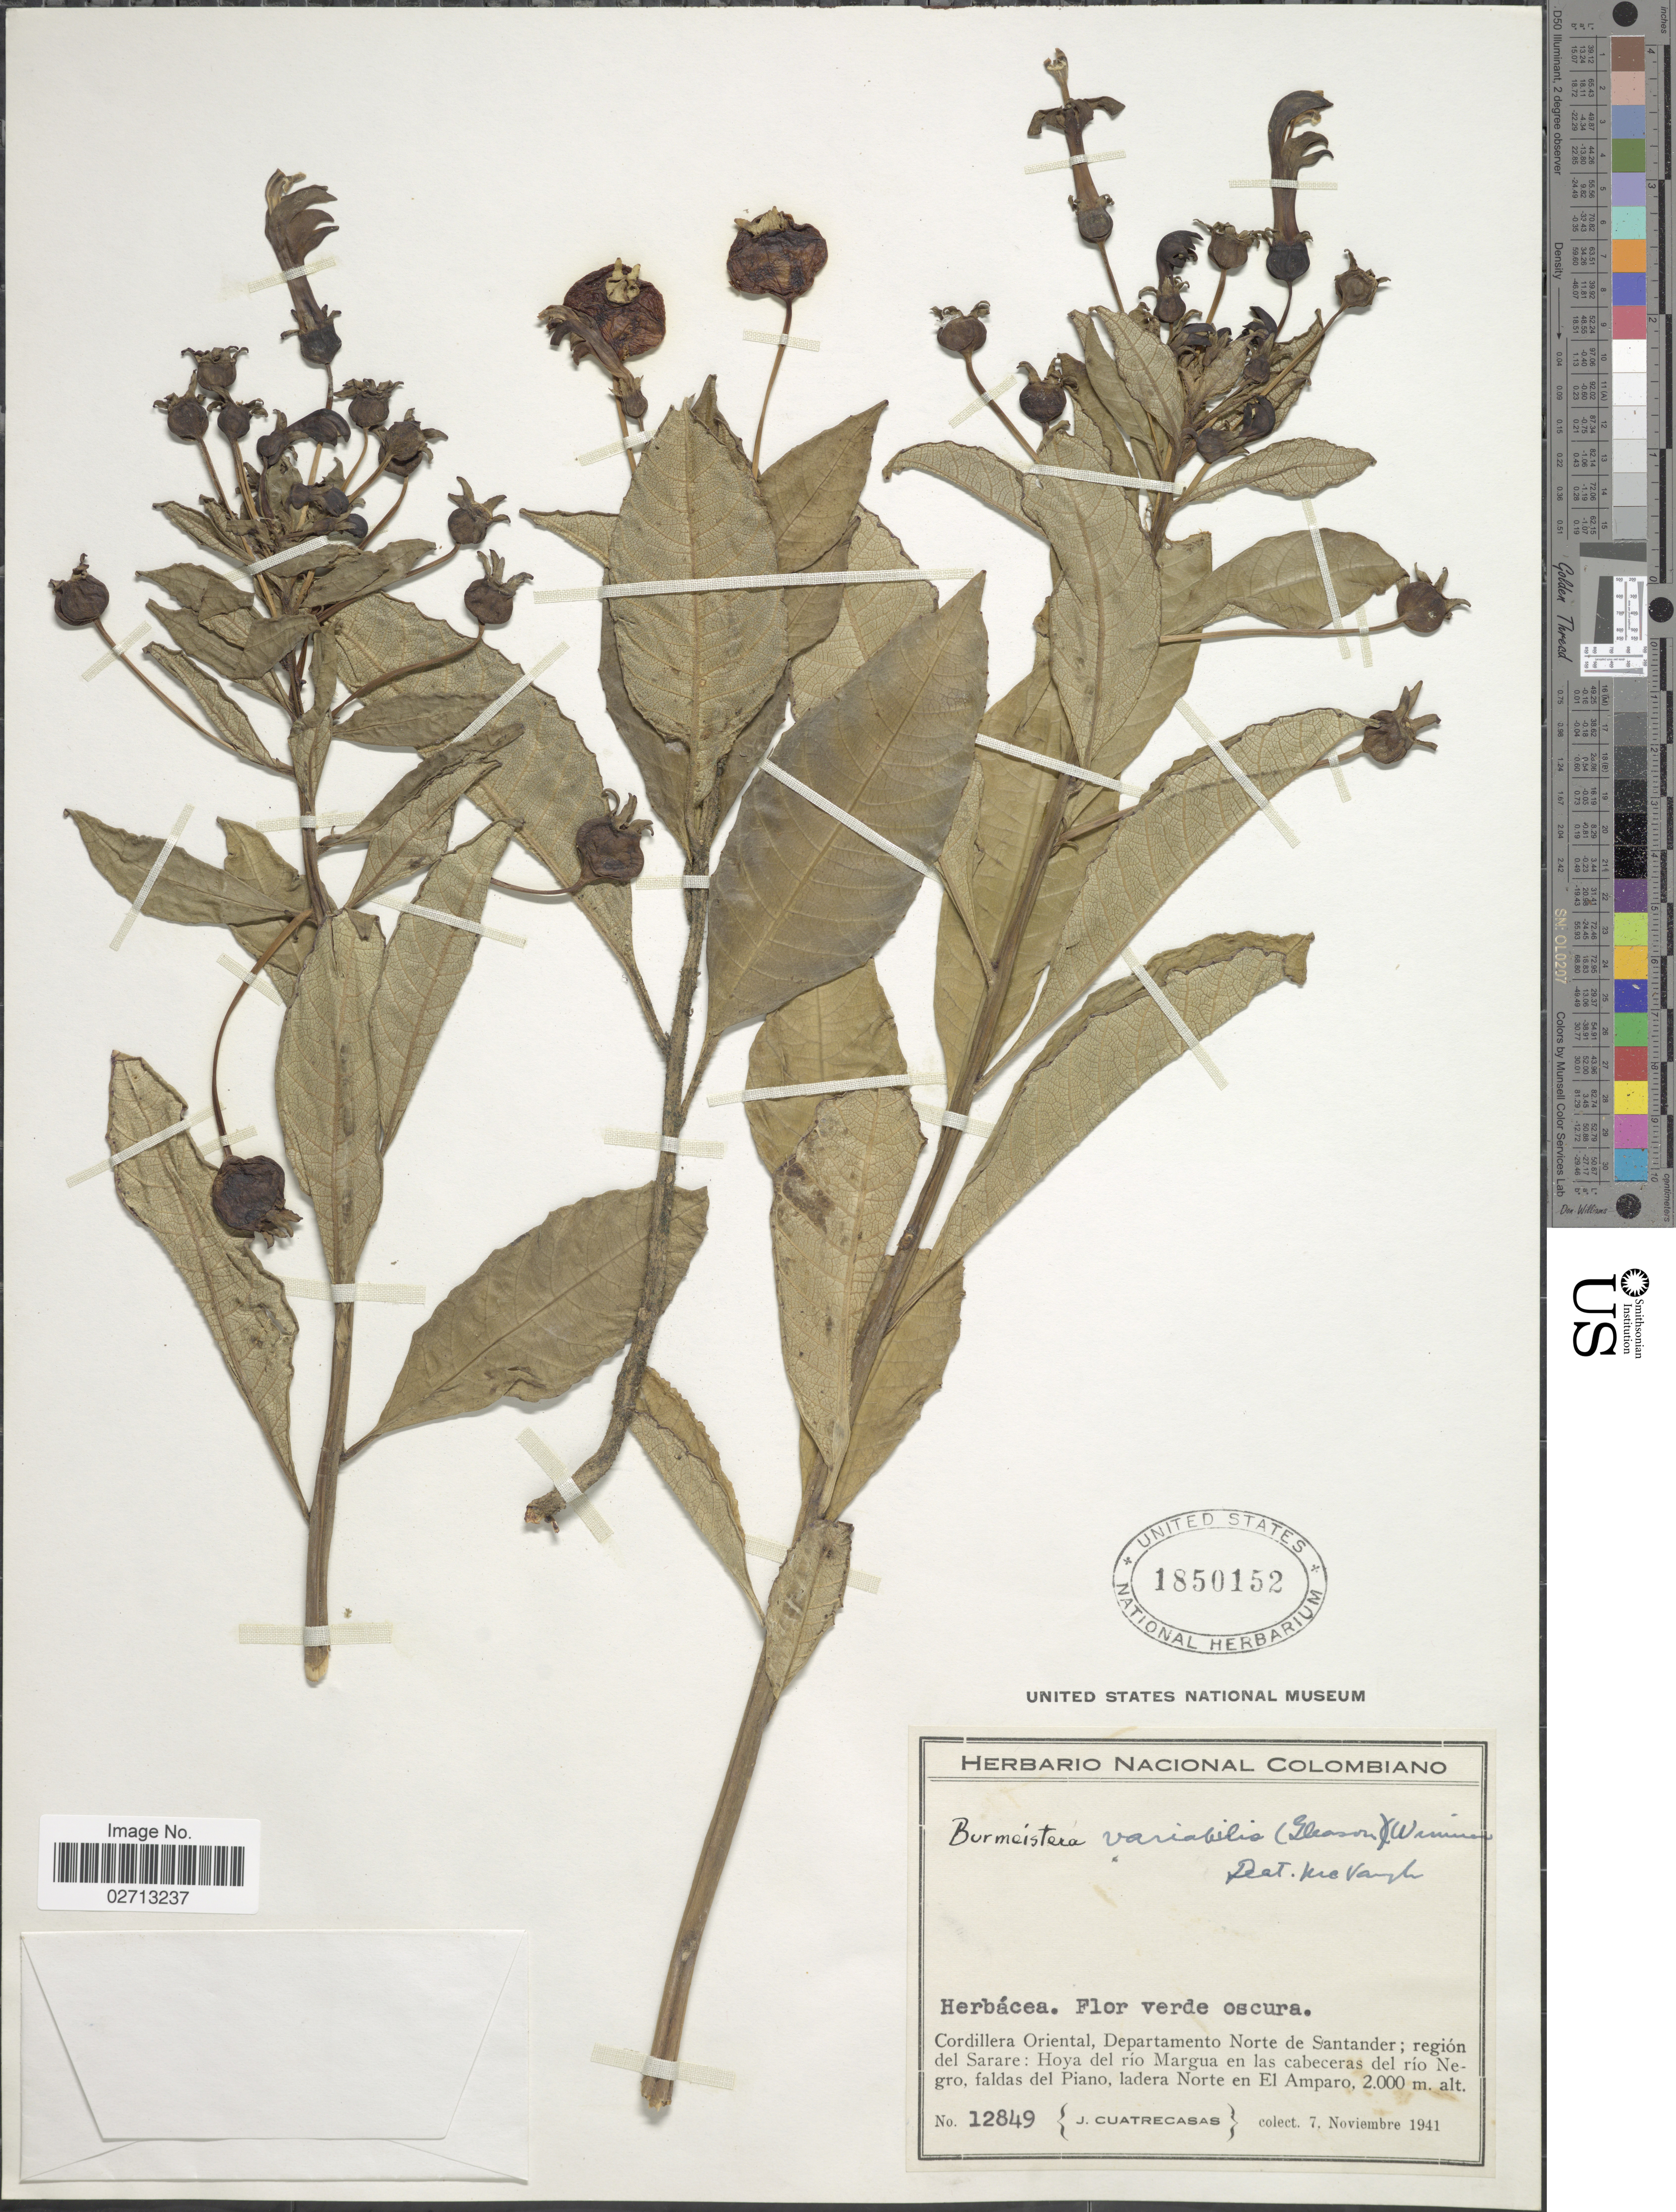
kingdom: Plantae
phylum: Tracheophyta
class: Magnoliopsida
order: Asterales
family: Campanulaceae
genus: Burmeistera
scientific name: Burmeistera variabilis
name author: E. Wimm.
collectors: J. Cuatrecasas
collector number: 12849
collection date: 1941-11-07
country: Colombia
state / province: Norte de Santander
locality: Cordillera Oriental, Departamento Norte de Santander; región del Sarare: Hoya del Río Margua en las cabeceras del río Negro, faldas del Piano, ladera Norte en El Amparo.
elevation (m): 2000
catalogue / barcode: US 1850152